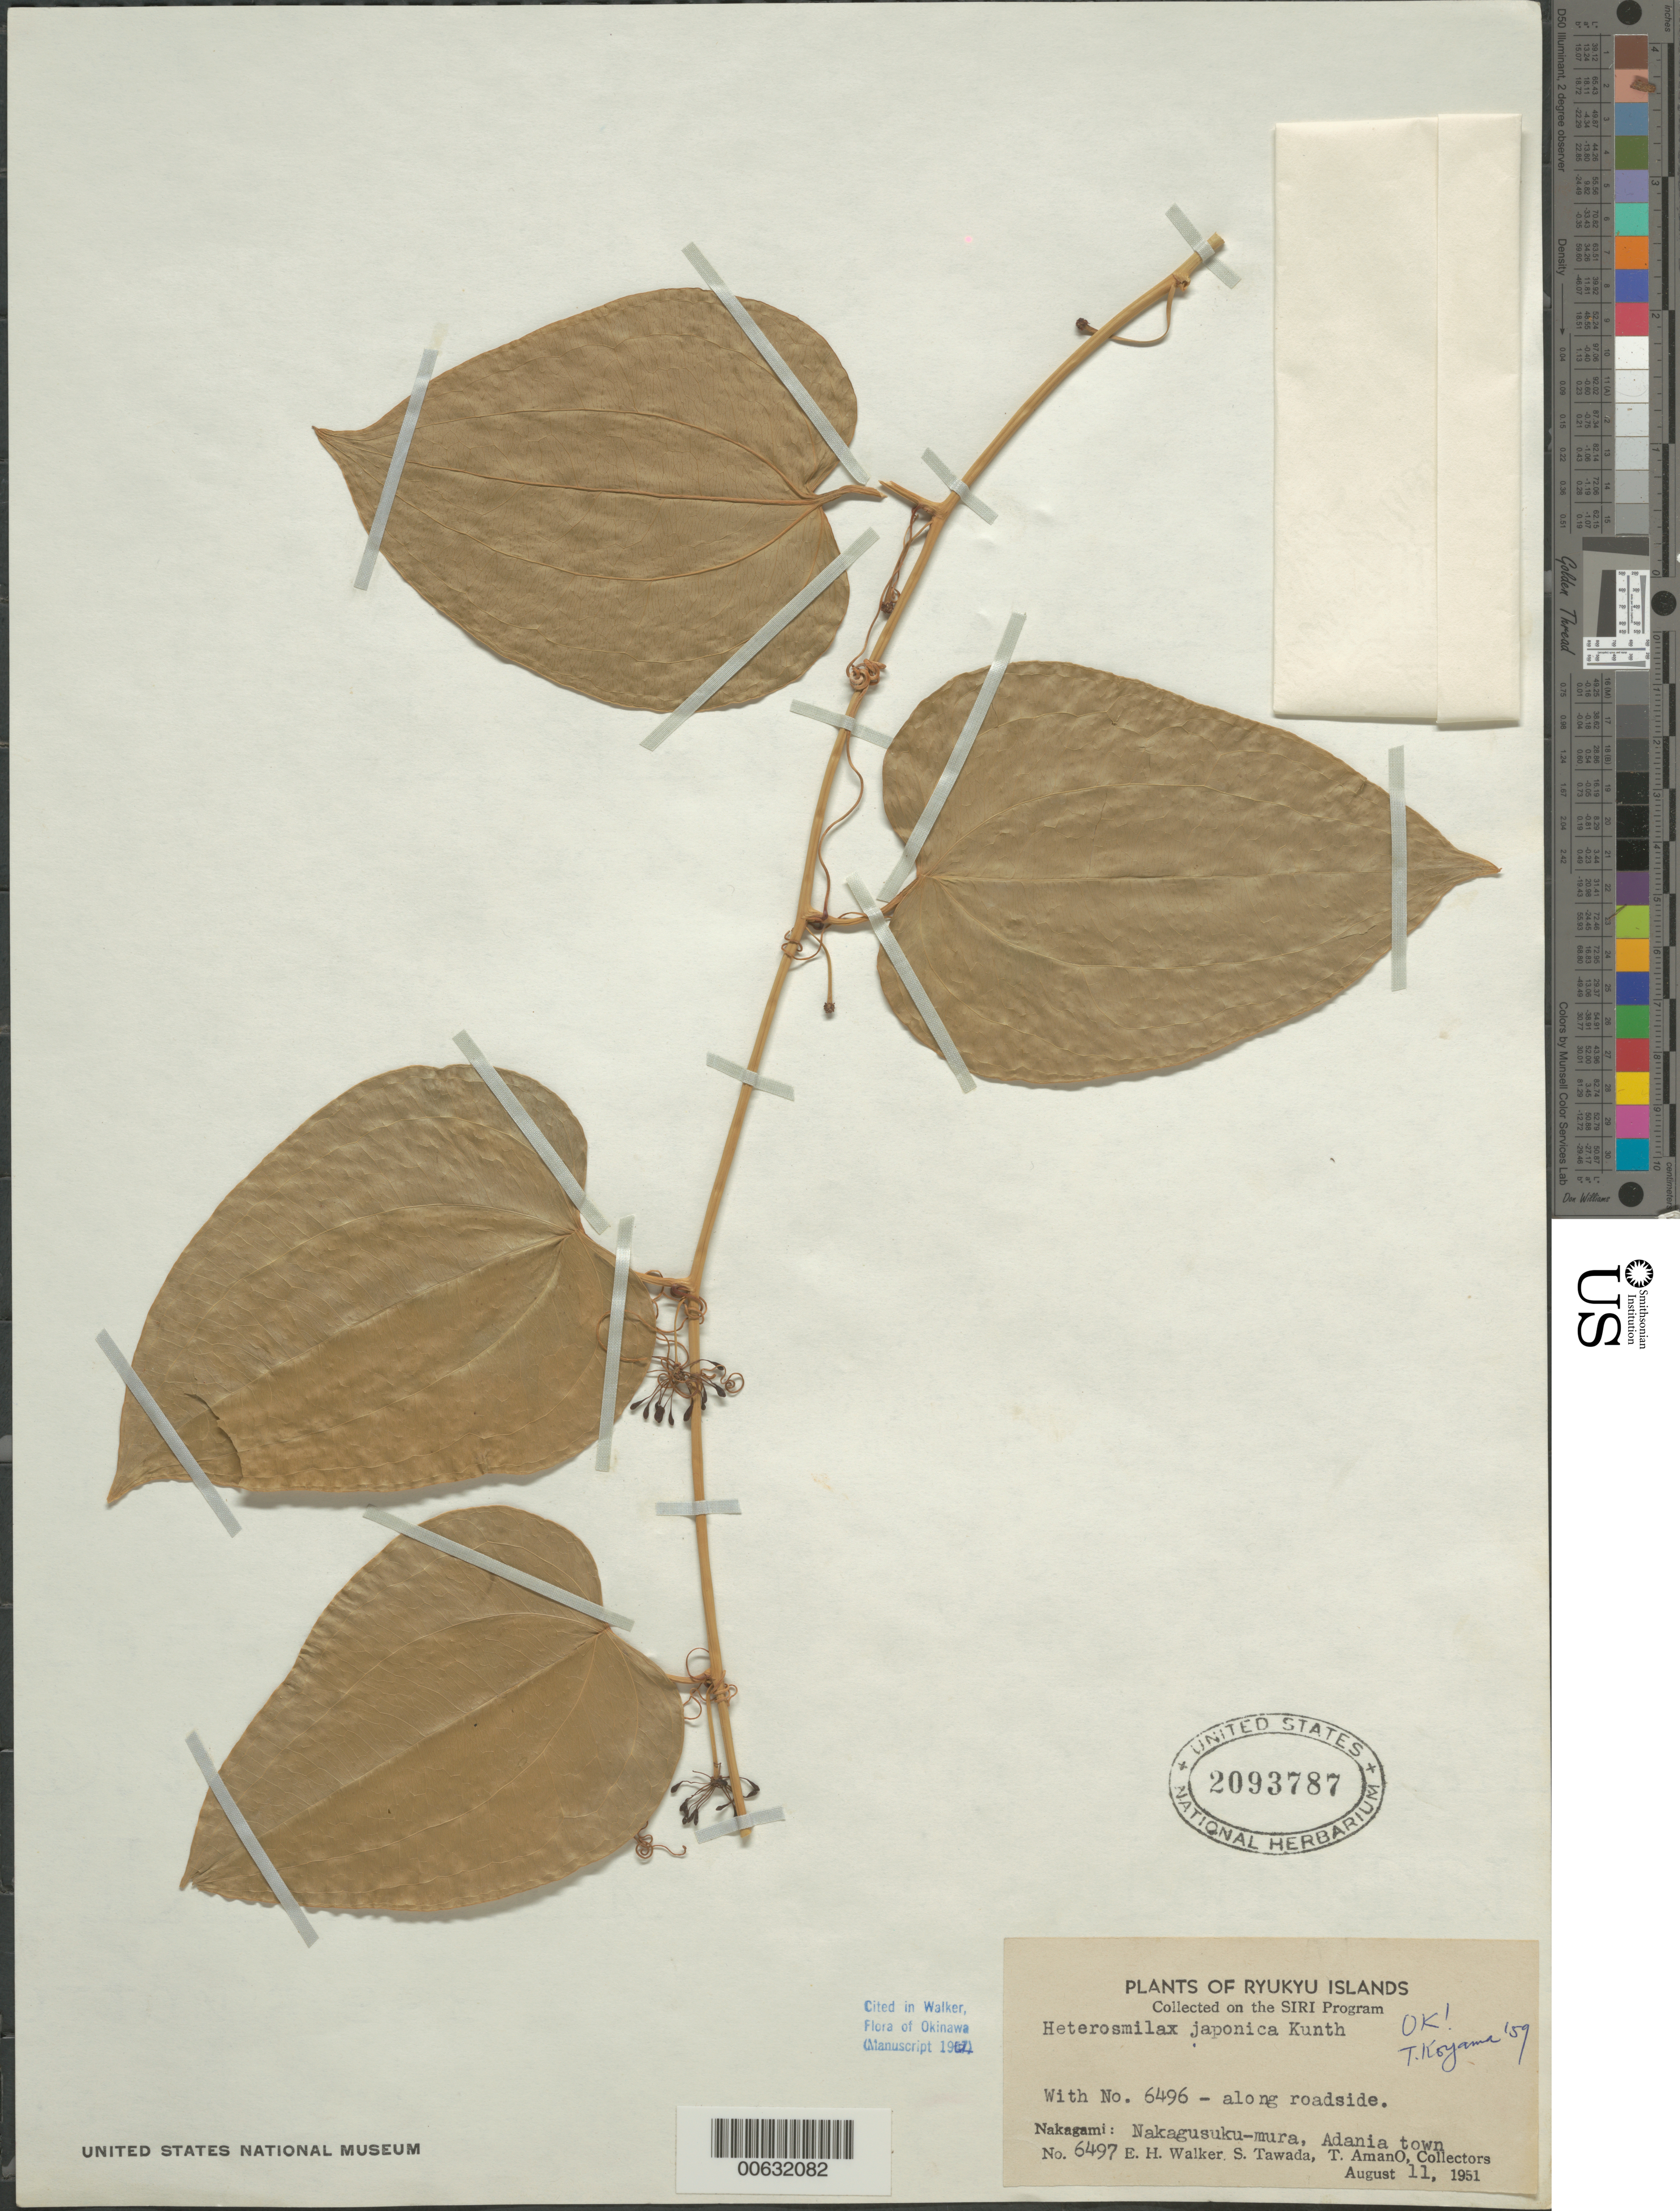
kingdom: Plantae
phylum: Tracheophyta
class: Liliopsida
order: Liliales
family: Smilacaceae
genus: Heterosmilax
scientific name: Heterosmilax japonica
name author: Kunth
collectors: E. H. Walker, S. Tawada & T. Amano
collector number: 6497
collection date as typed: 11 Aug 1951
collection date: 1951-08-11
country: Japan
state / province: Okinawa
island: Ryukyu Is.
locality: Nakagami, Nakagusuku-mura, Adania town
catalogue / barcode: US 2093787